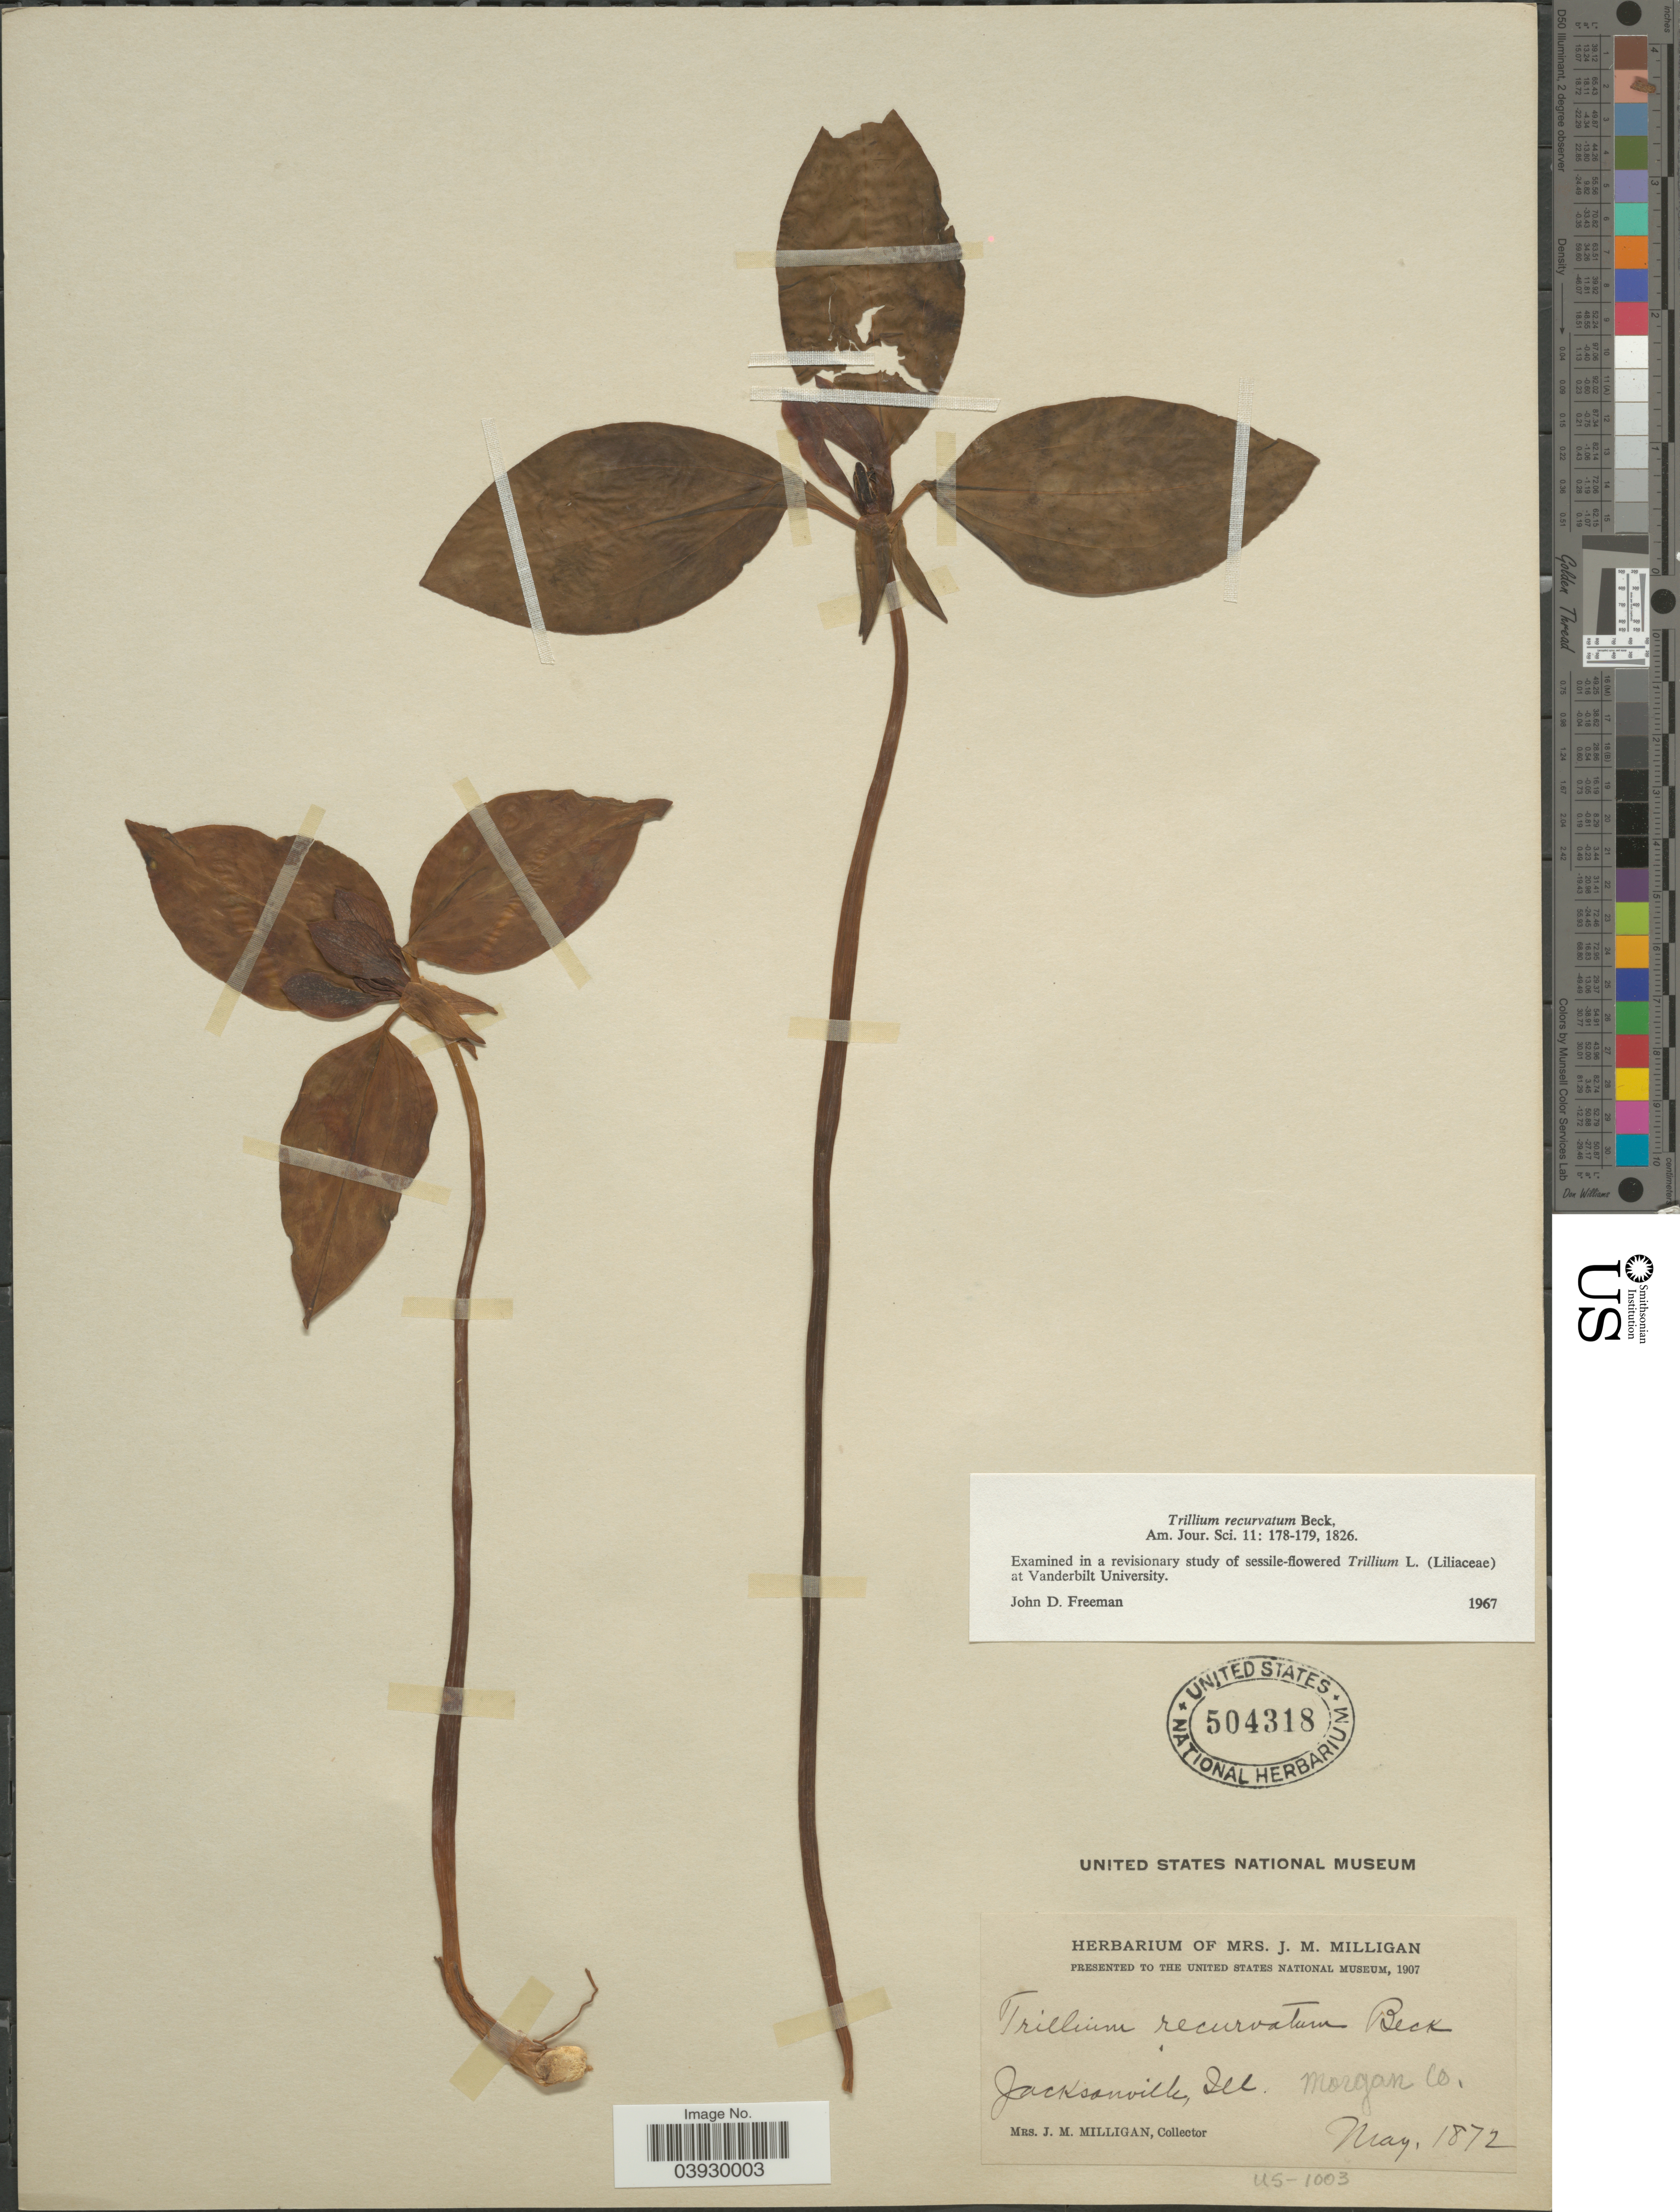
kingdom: Plantae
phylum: Tracheophyta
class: Liliopsida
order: Liliales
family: Melanthiaceae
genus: Trillium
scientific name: Trillium recurvatum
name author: L.C. Beck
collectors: J. Milligan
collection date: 1872-05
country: United States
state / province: Illinois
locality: Jacksonville. Morgan Co.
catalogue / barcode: US 504318